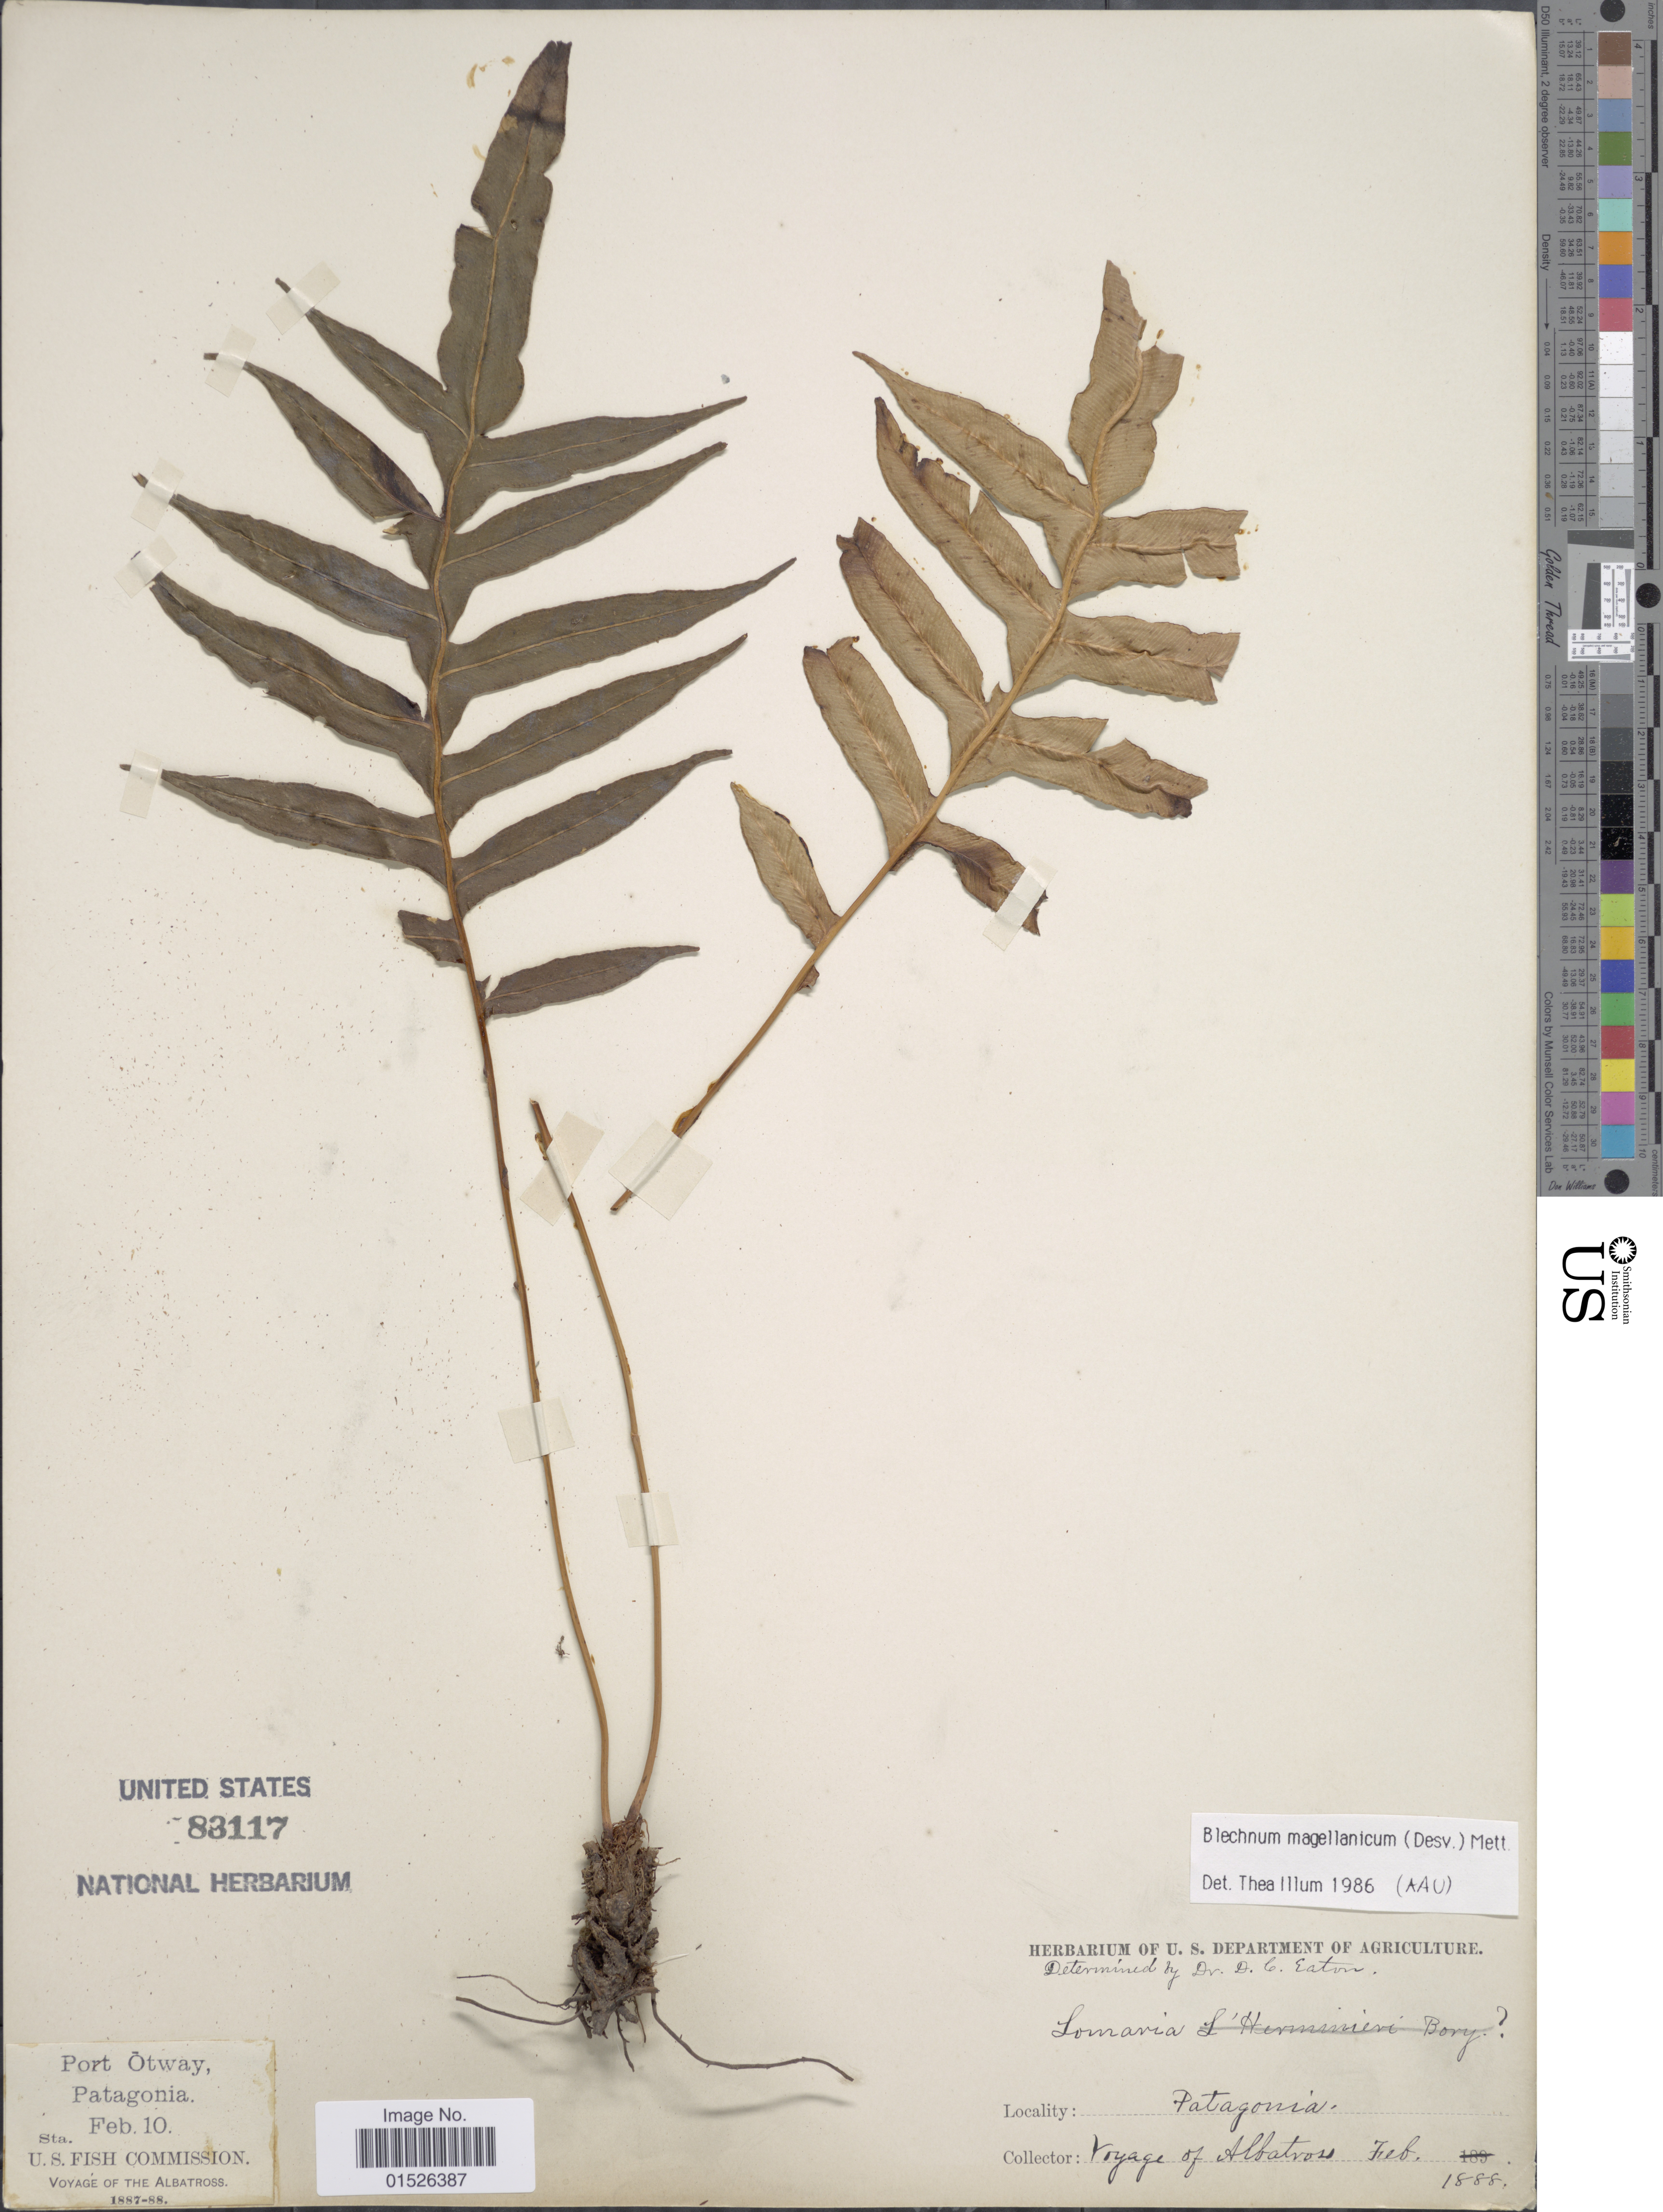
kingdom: Plantae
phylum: Tracheophyta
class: Polypodiopsida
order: Polypodiales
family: Blechnaceae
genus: Blechnum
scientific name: Blechnum magellanicum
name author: Mett.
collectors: "The Albatross"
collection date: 1888-02-10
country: Argentina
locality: Patagonia, Port Otway.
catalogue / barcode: US 83117